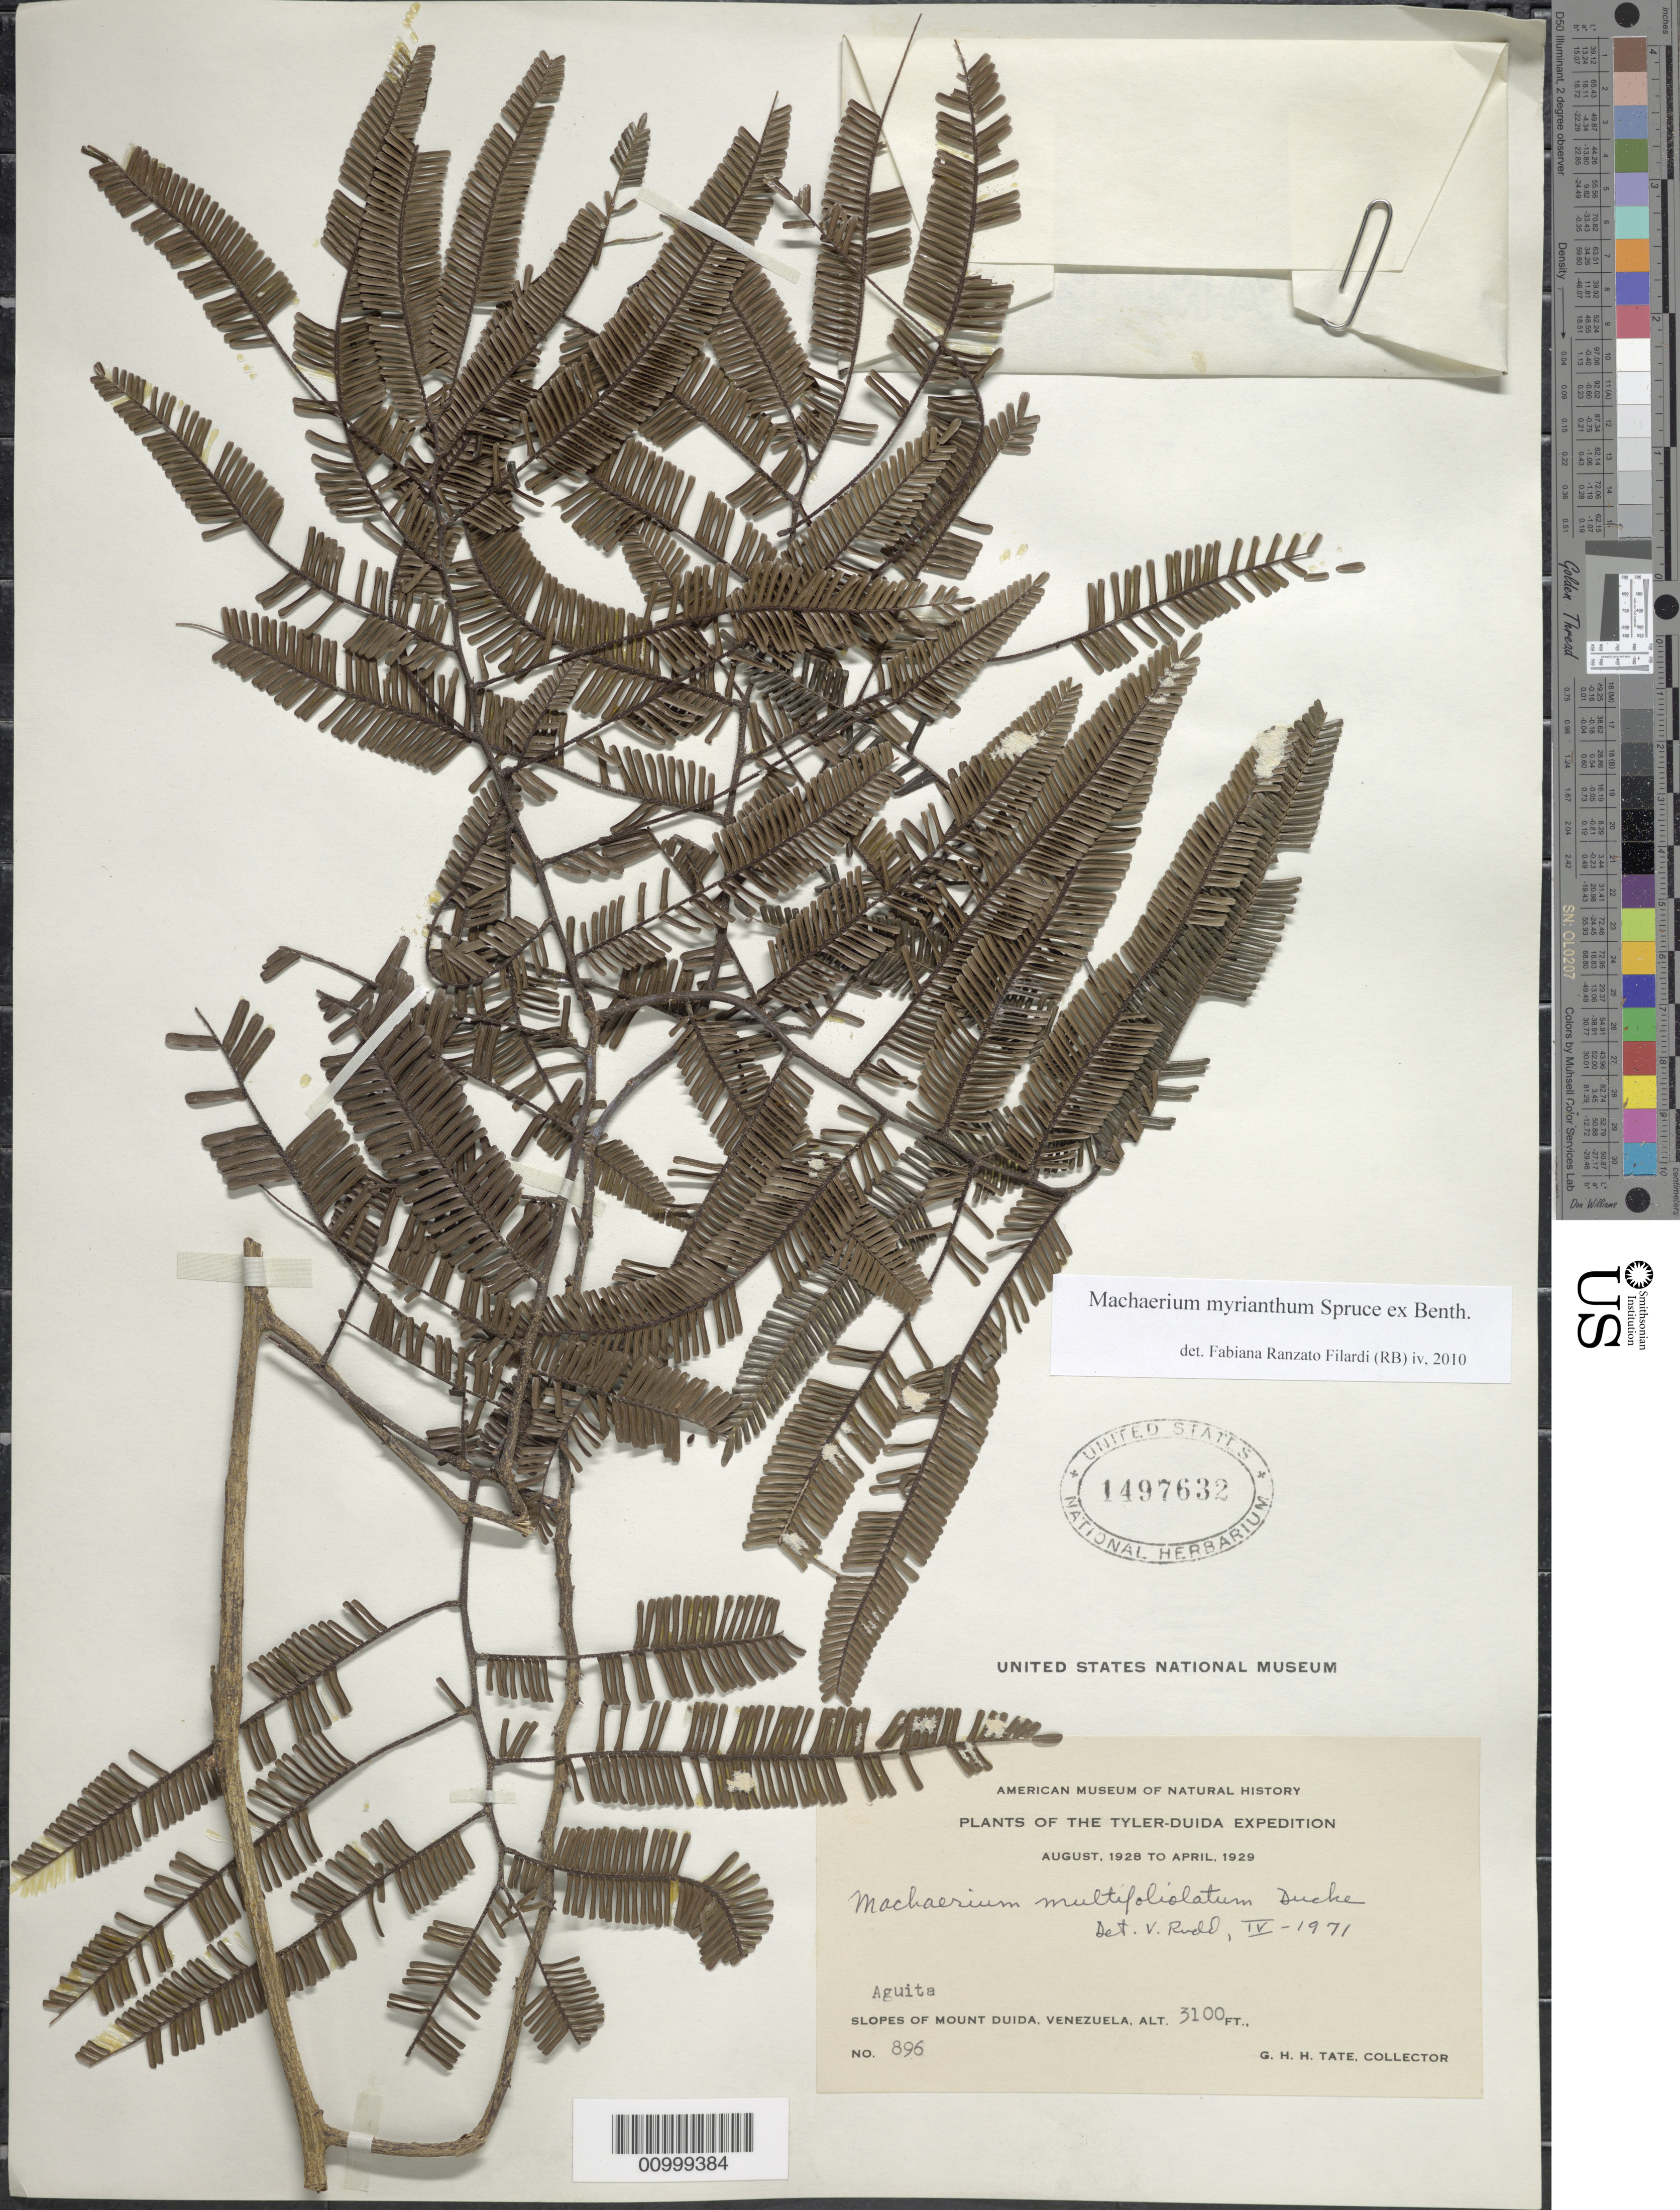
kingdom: Plantae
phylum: Tracheophyta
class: Magnoliopsida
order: Fabales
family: Fabaceae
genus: Machaerium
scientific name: Machaerium myrianthum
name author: Spruce ex Benth.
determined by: Ranzato Filardi, F. L., (JBRJ)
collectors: G. H. H.Tate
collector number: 896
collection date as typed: Aug-28 to Apr-29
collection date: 1928-08/1929-04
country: Venezuela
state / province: Amazonas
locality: Aquita, slopes of Mt. Duida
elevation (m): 945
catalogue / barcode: US 1497632